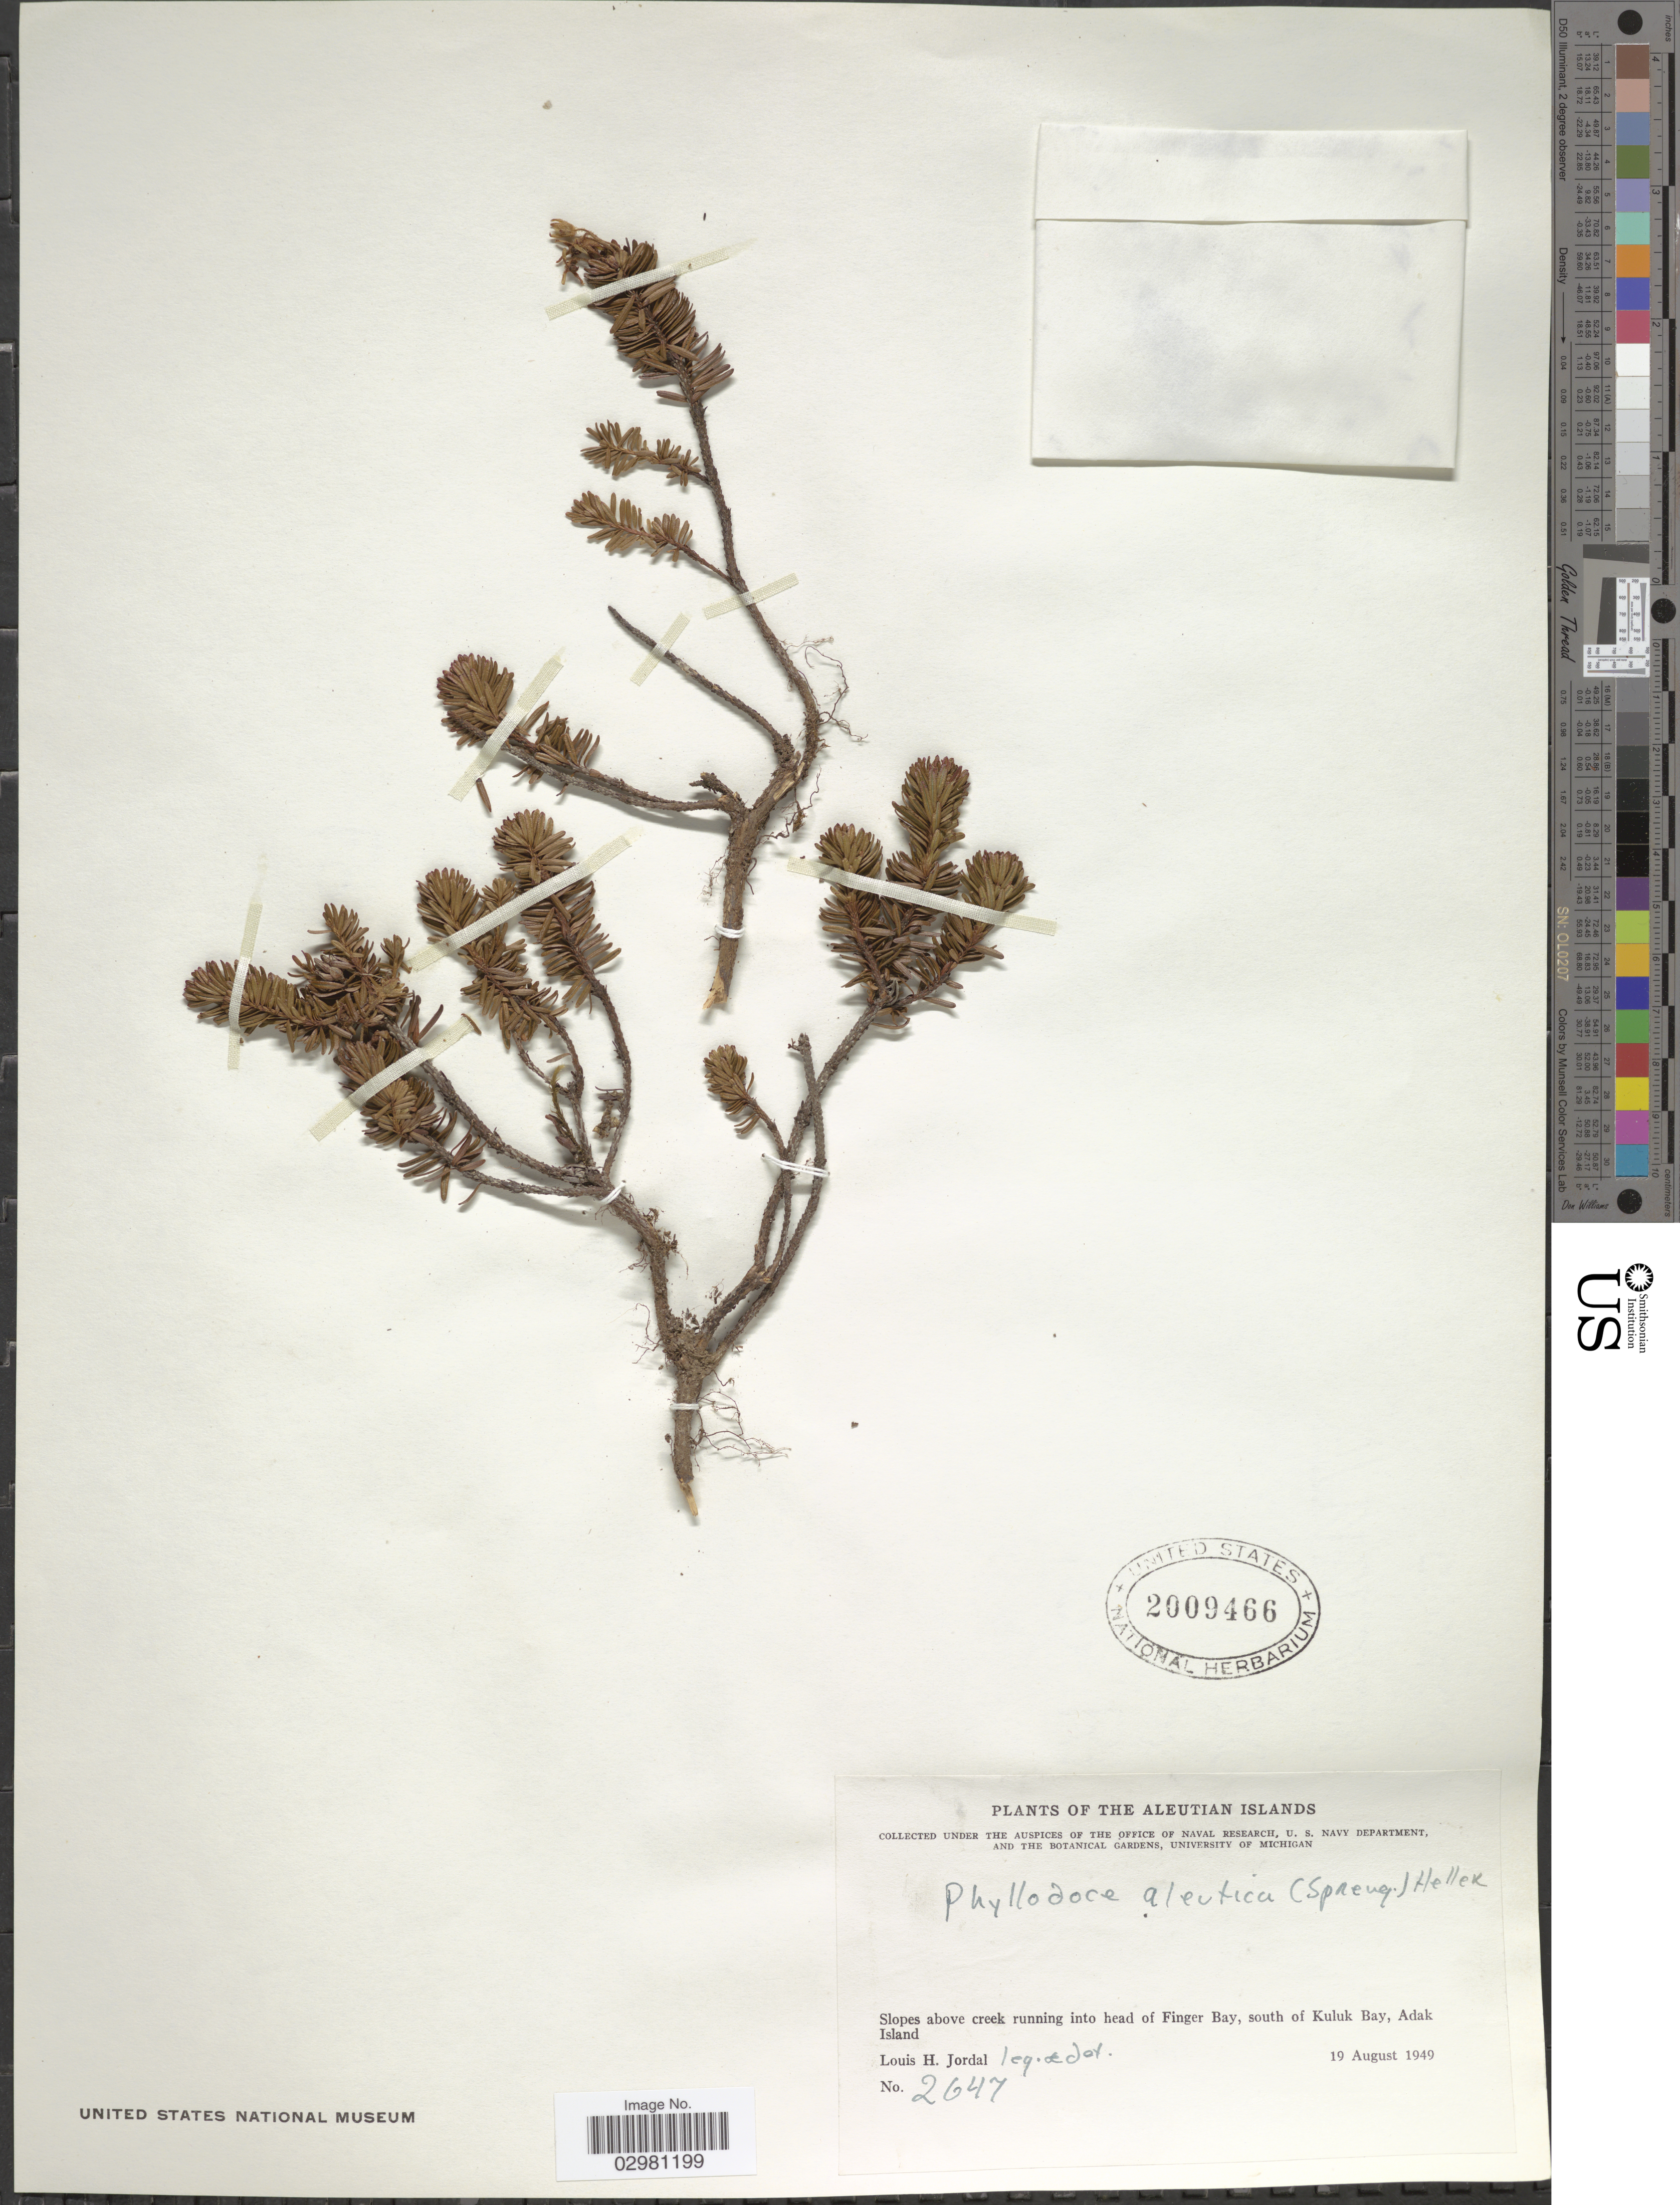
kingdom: Plantae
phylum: Tracheophyta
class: Magnoliopsida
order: Ericales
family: Ericaceae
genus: Phyllodoce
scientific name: Phyllodoce aleutica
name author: (Spreng.) A. Heller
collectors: L. Jordal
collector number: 2647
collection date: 1949-08-19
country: United States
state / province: Alaska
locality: Aleutian Islands. Slopes above creek running into head of Finger Bay, south of Kuluk Bay, Adak Island.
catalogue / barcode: US 2009466